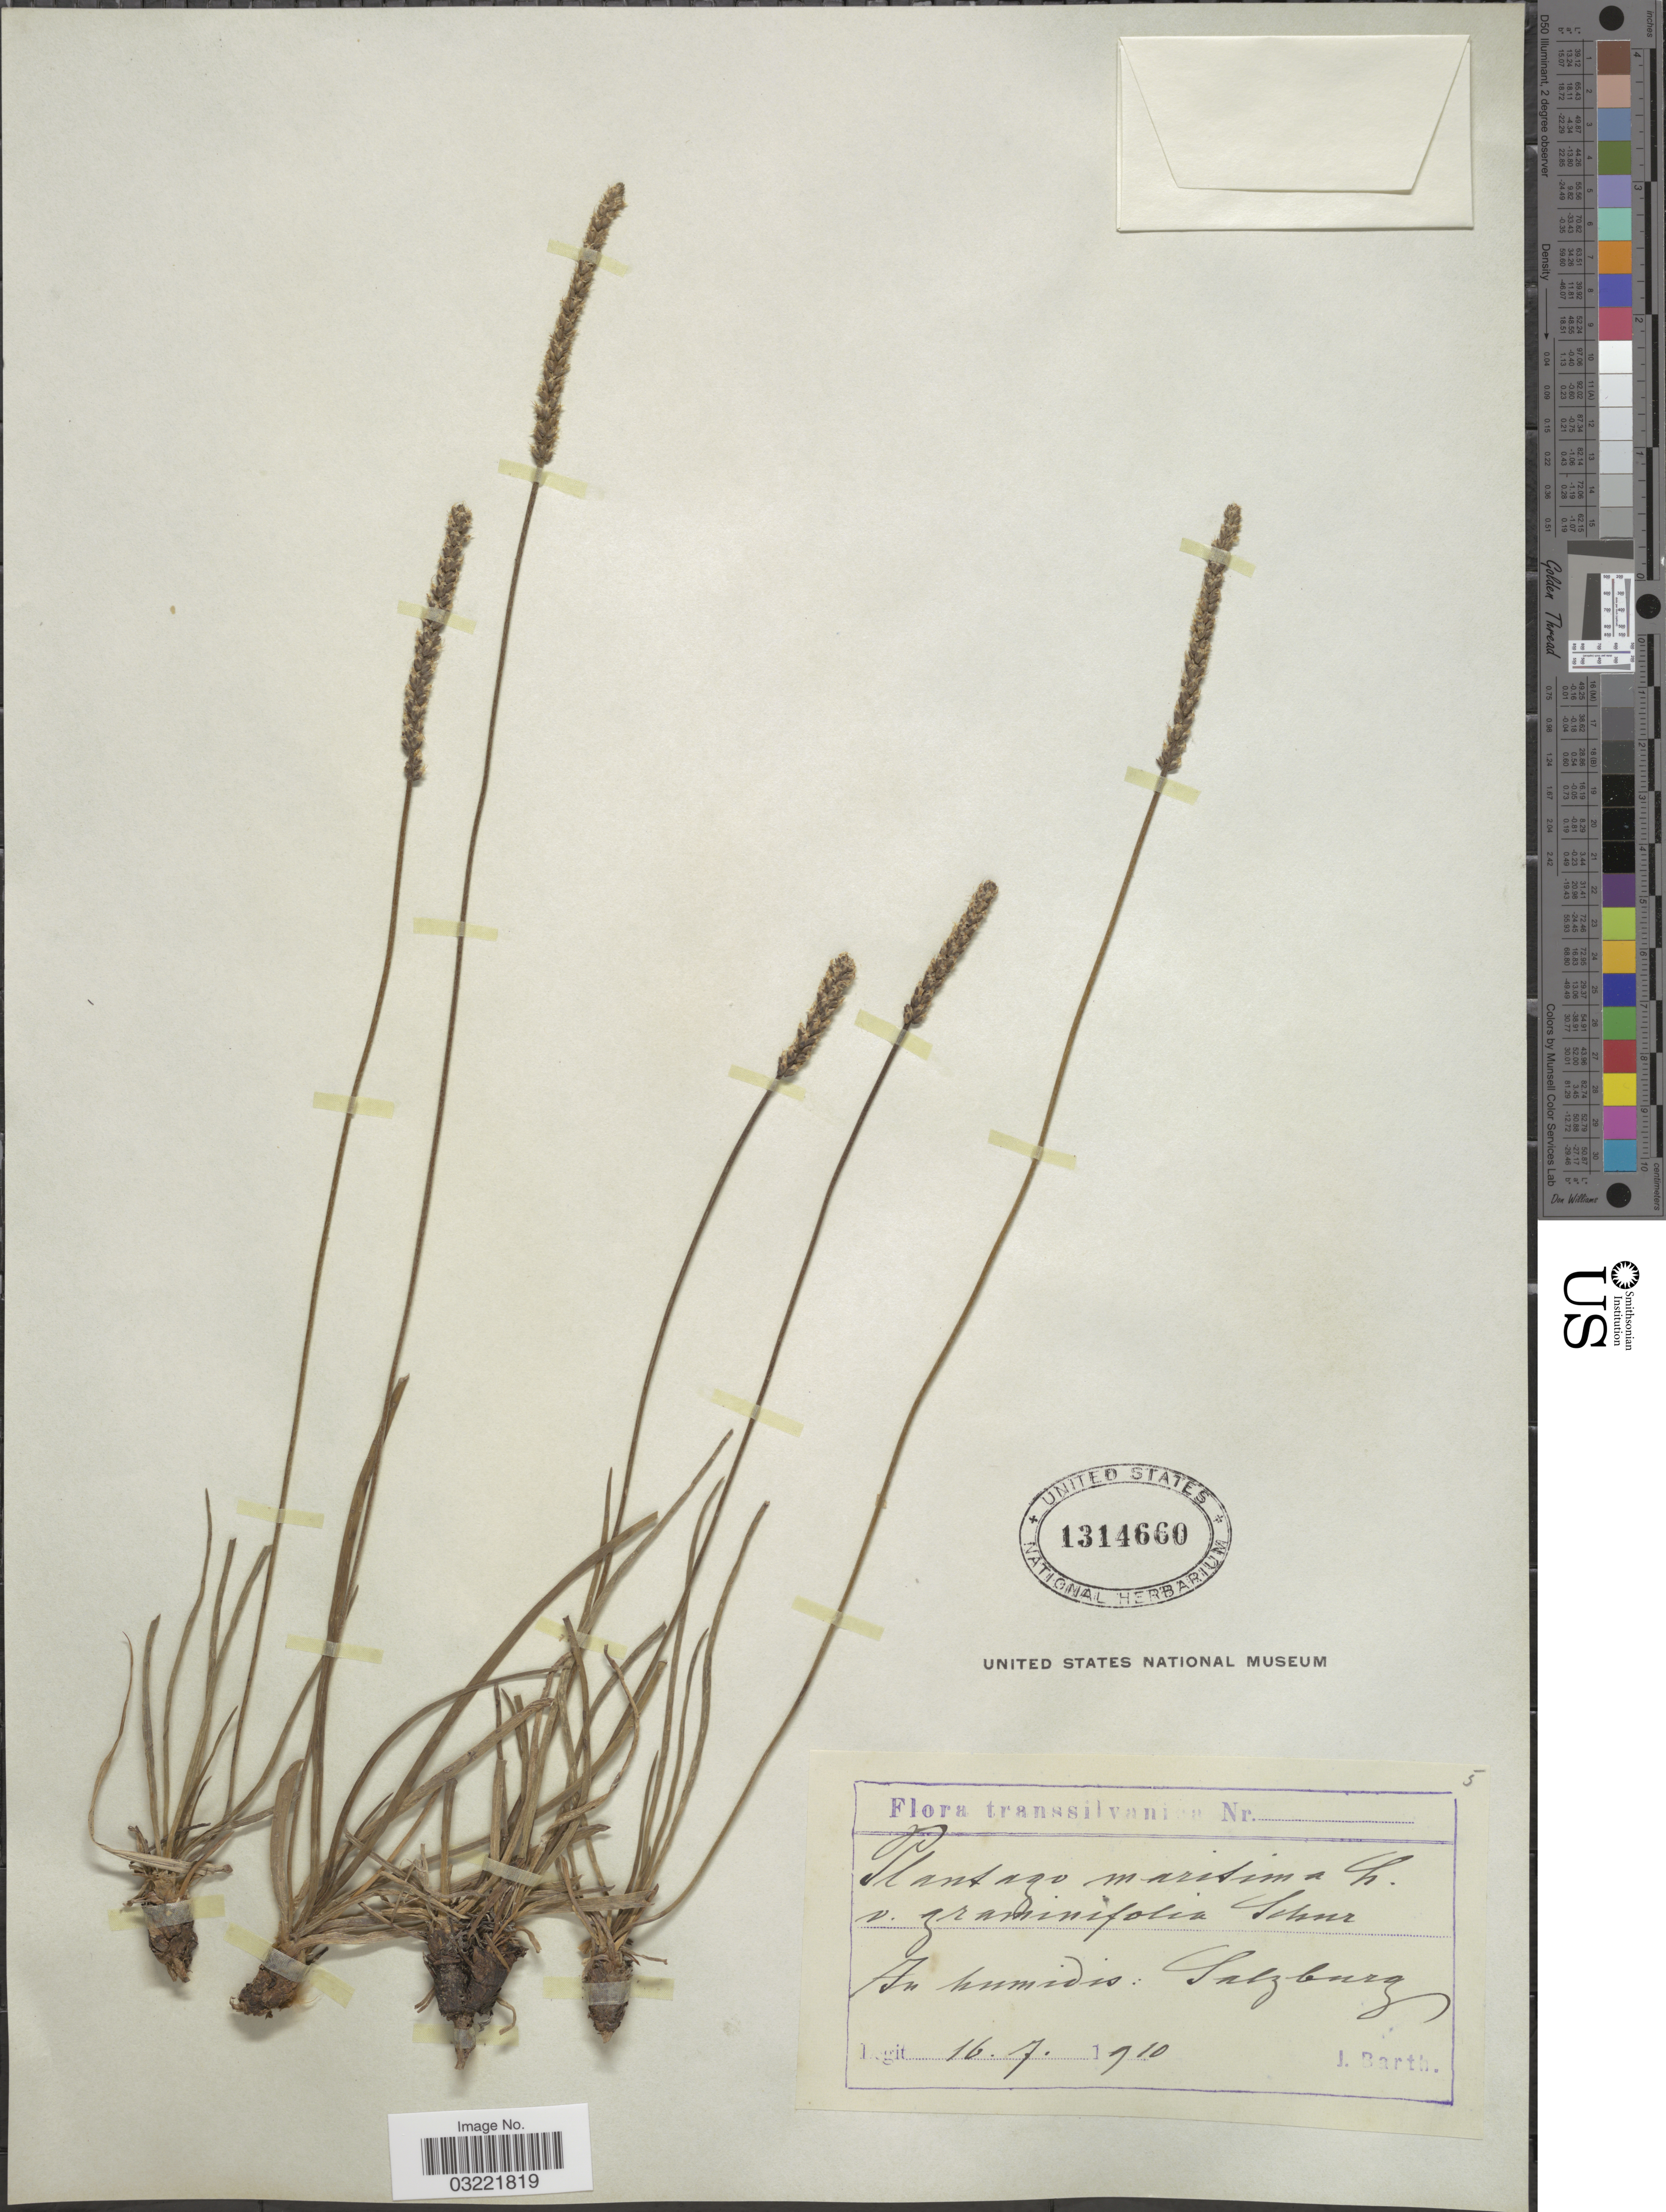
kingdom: Plantae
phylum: Tracheophyta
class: Magnoliopsida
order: Lamiales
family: Plantaginaceae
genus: Plantago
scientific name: Plantago maritima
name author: L.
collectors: J. Barth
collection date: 1910-07-16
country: Austria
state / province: Salzburg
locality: In humidis.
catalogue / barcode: US 1314660